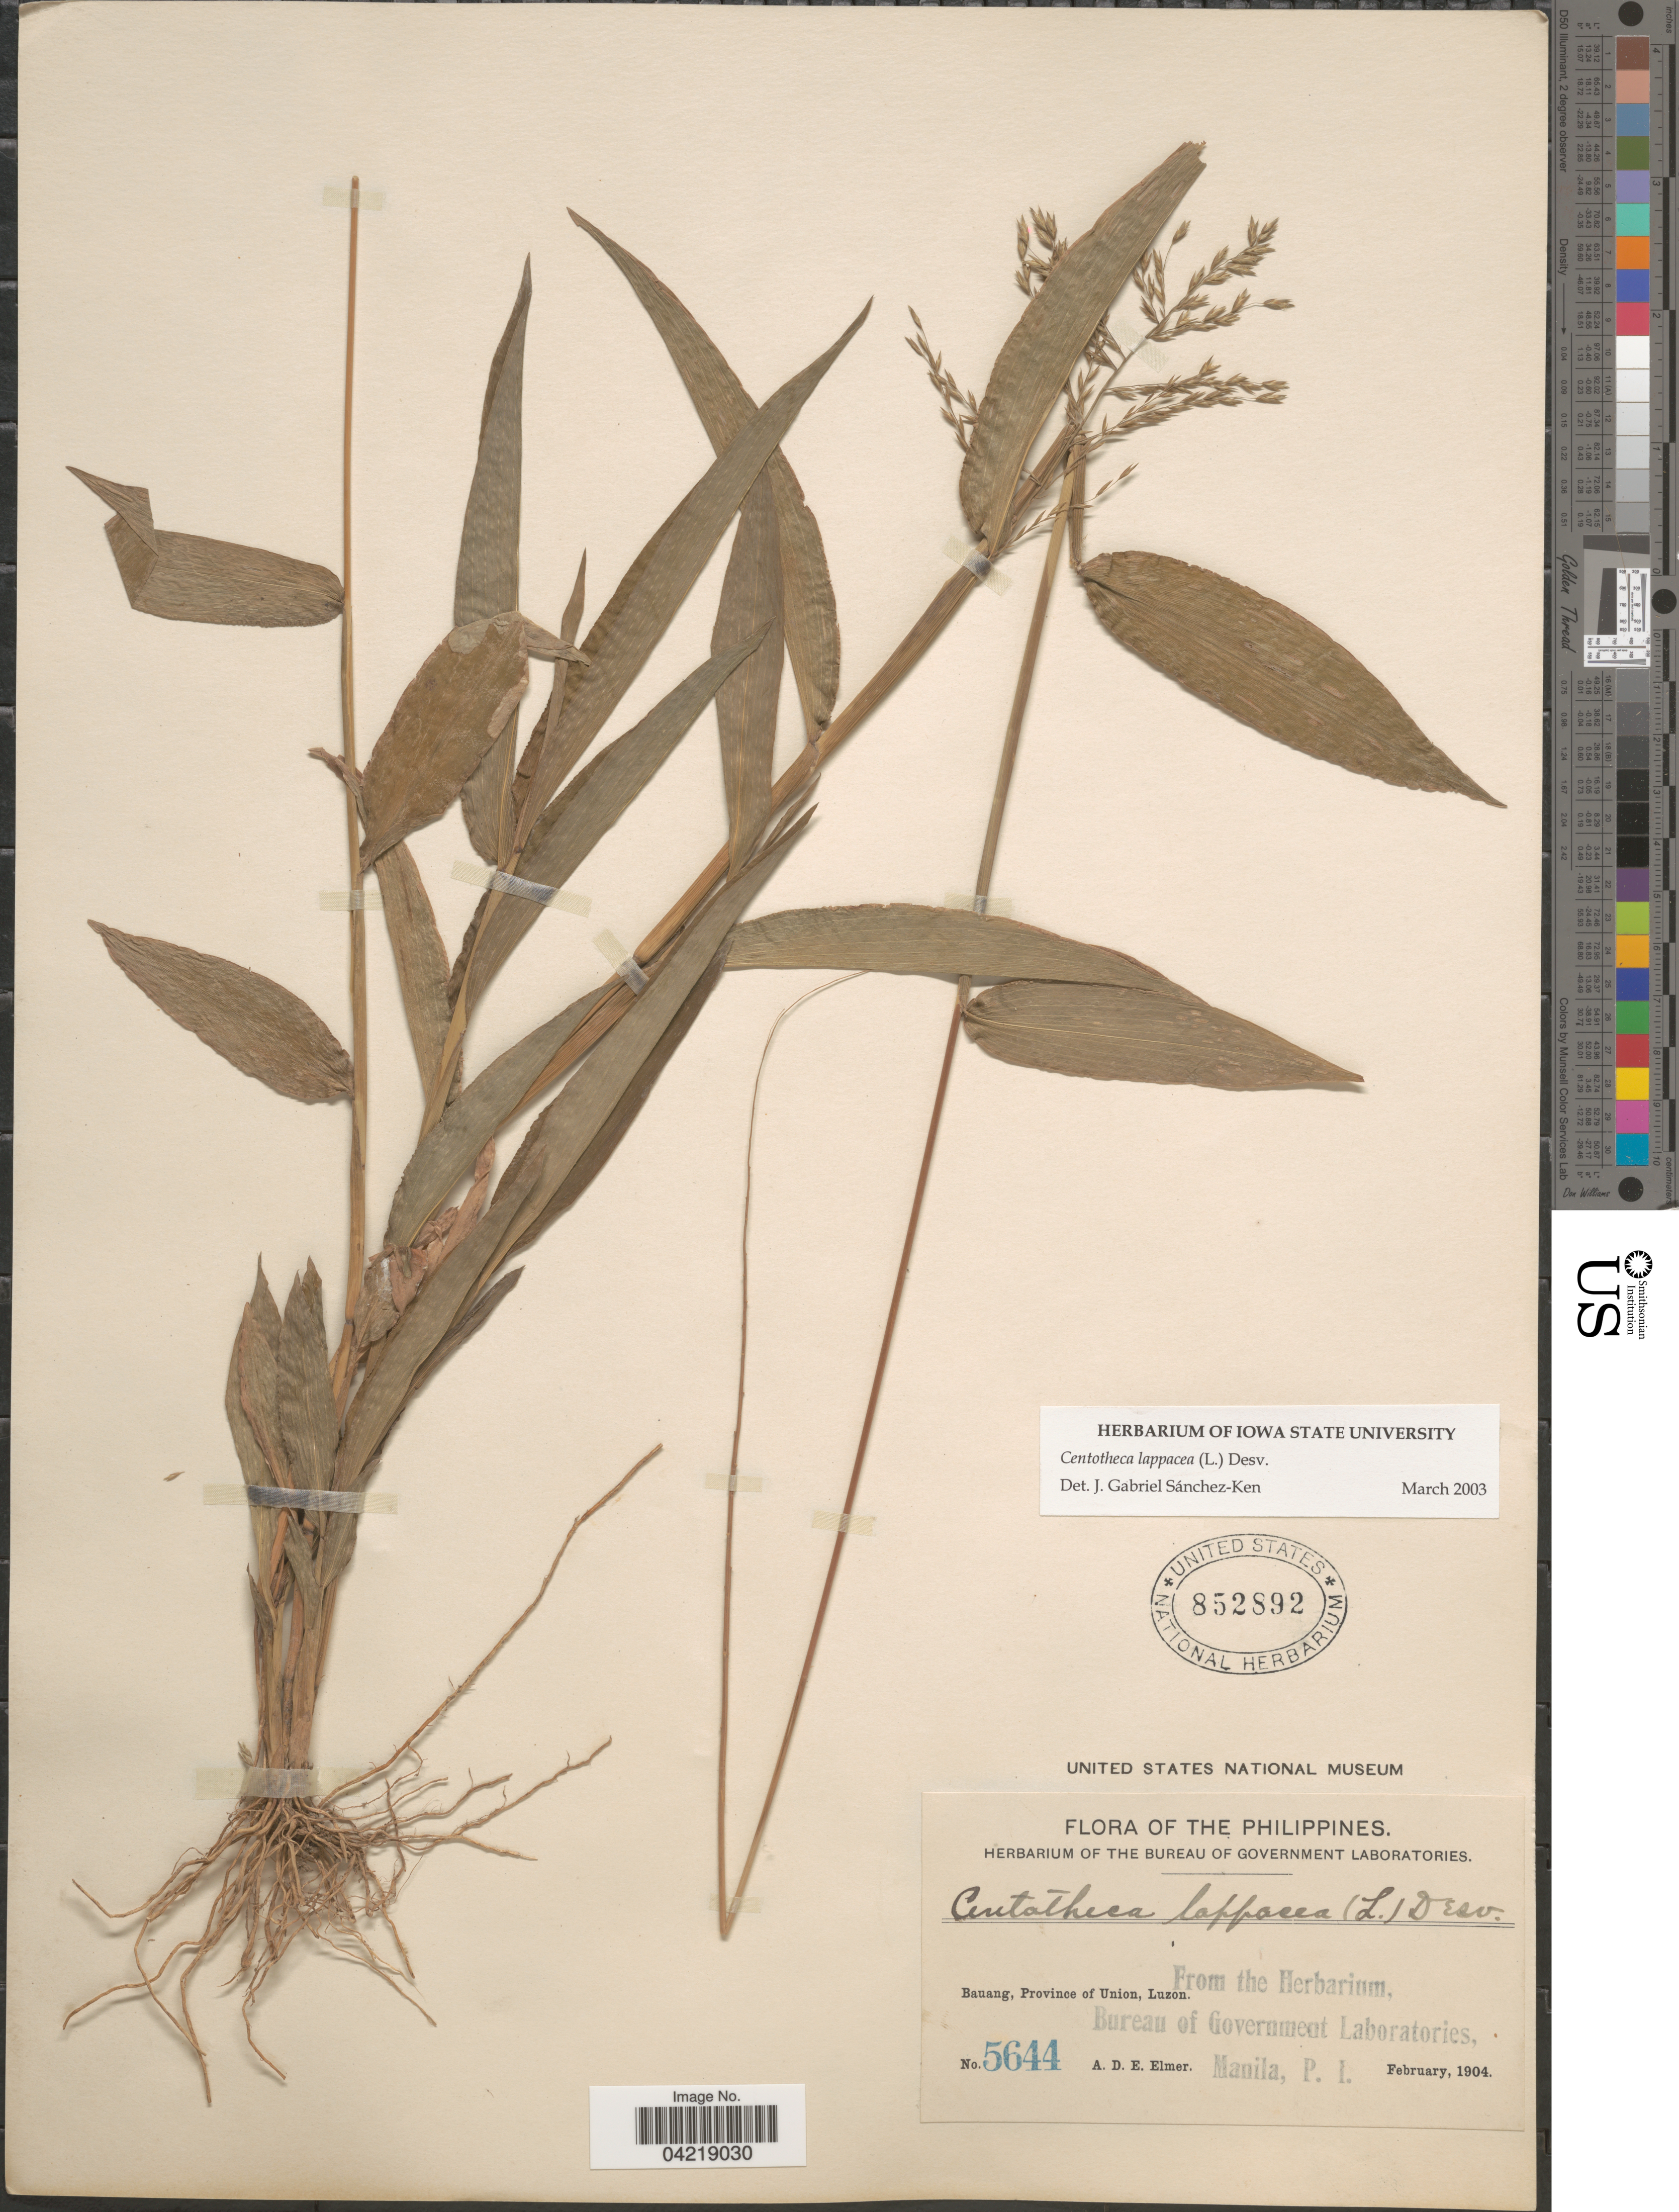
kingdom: Plantae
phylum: Tracheophyta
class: Liliopsida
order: Poales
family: Poaceae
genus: Centotheca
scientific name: Centotheca lappacea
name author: (L.) Desv.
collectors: A. D. E. Elmer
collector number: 5644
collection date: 1904-02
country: Philippines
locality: Bauang, Province of Union, Luzon.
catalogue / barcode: US 852892